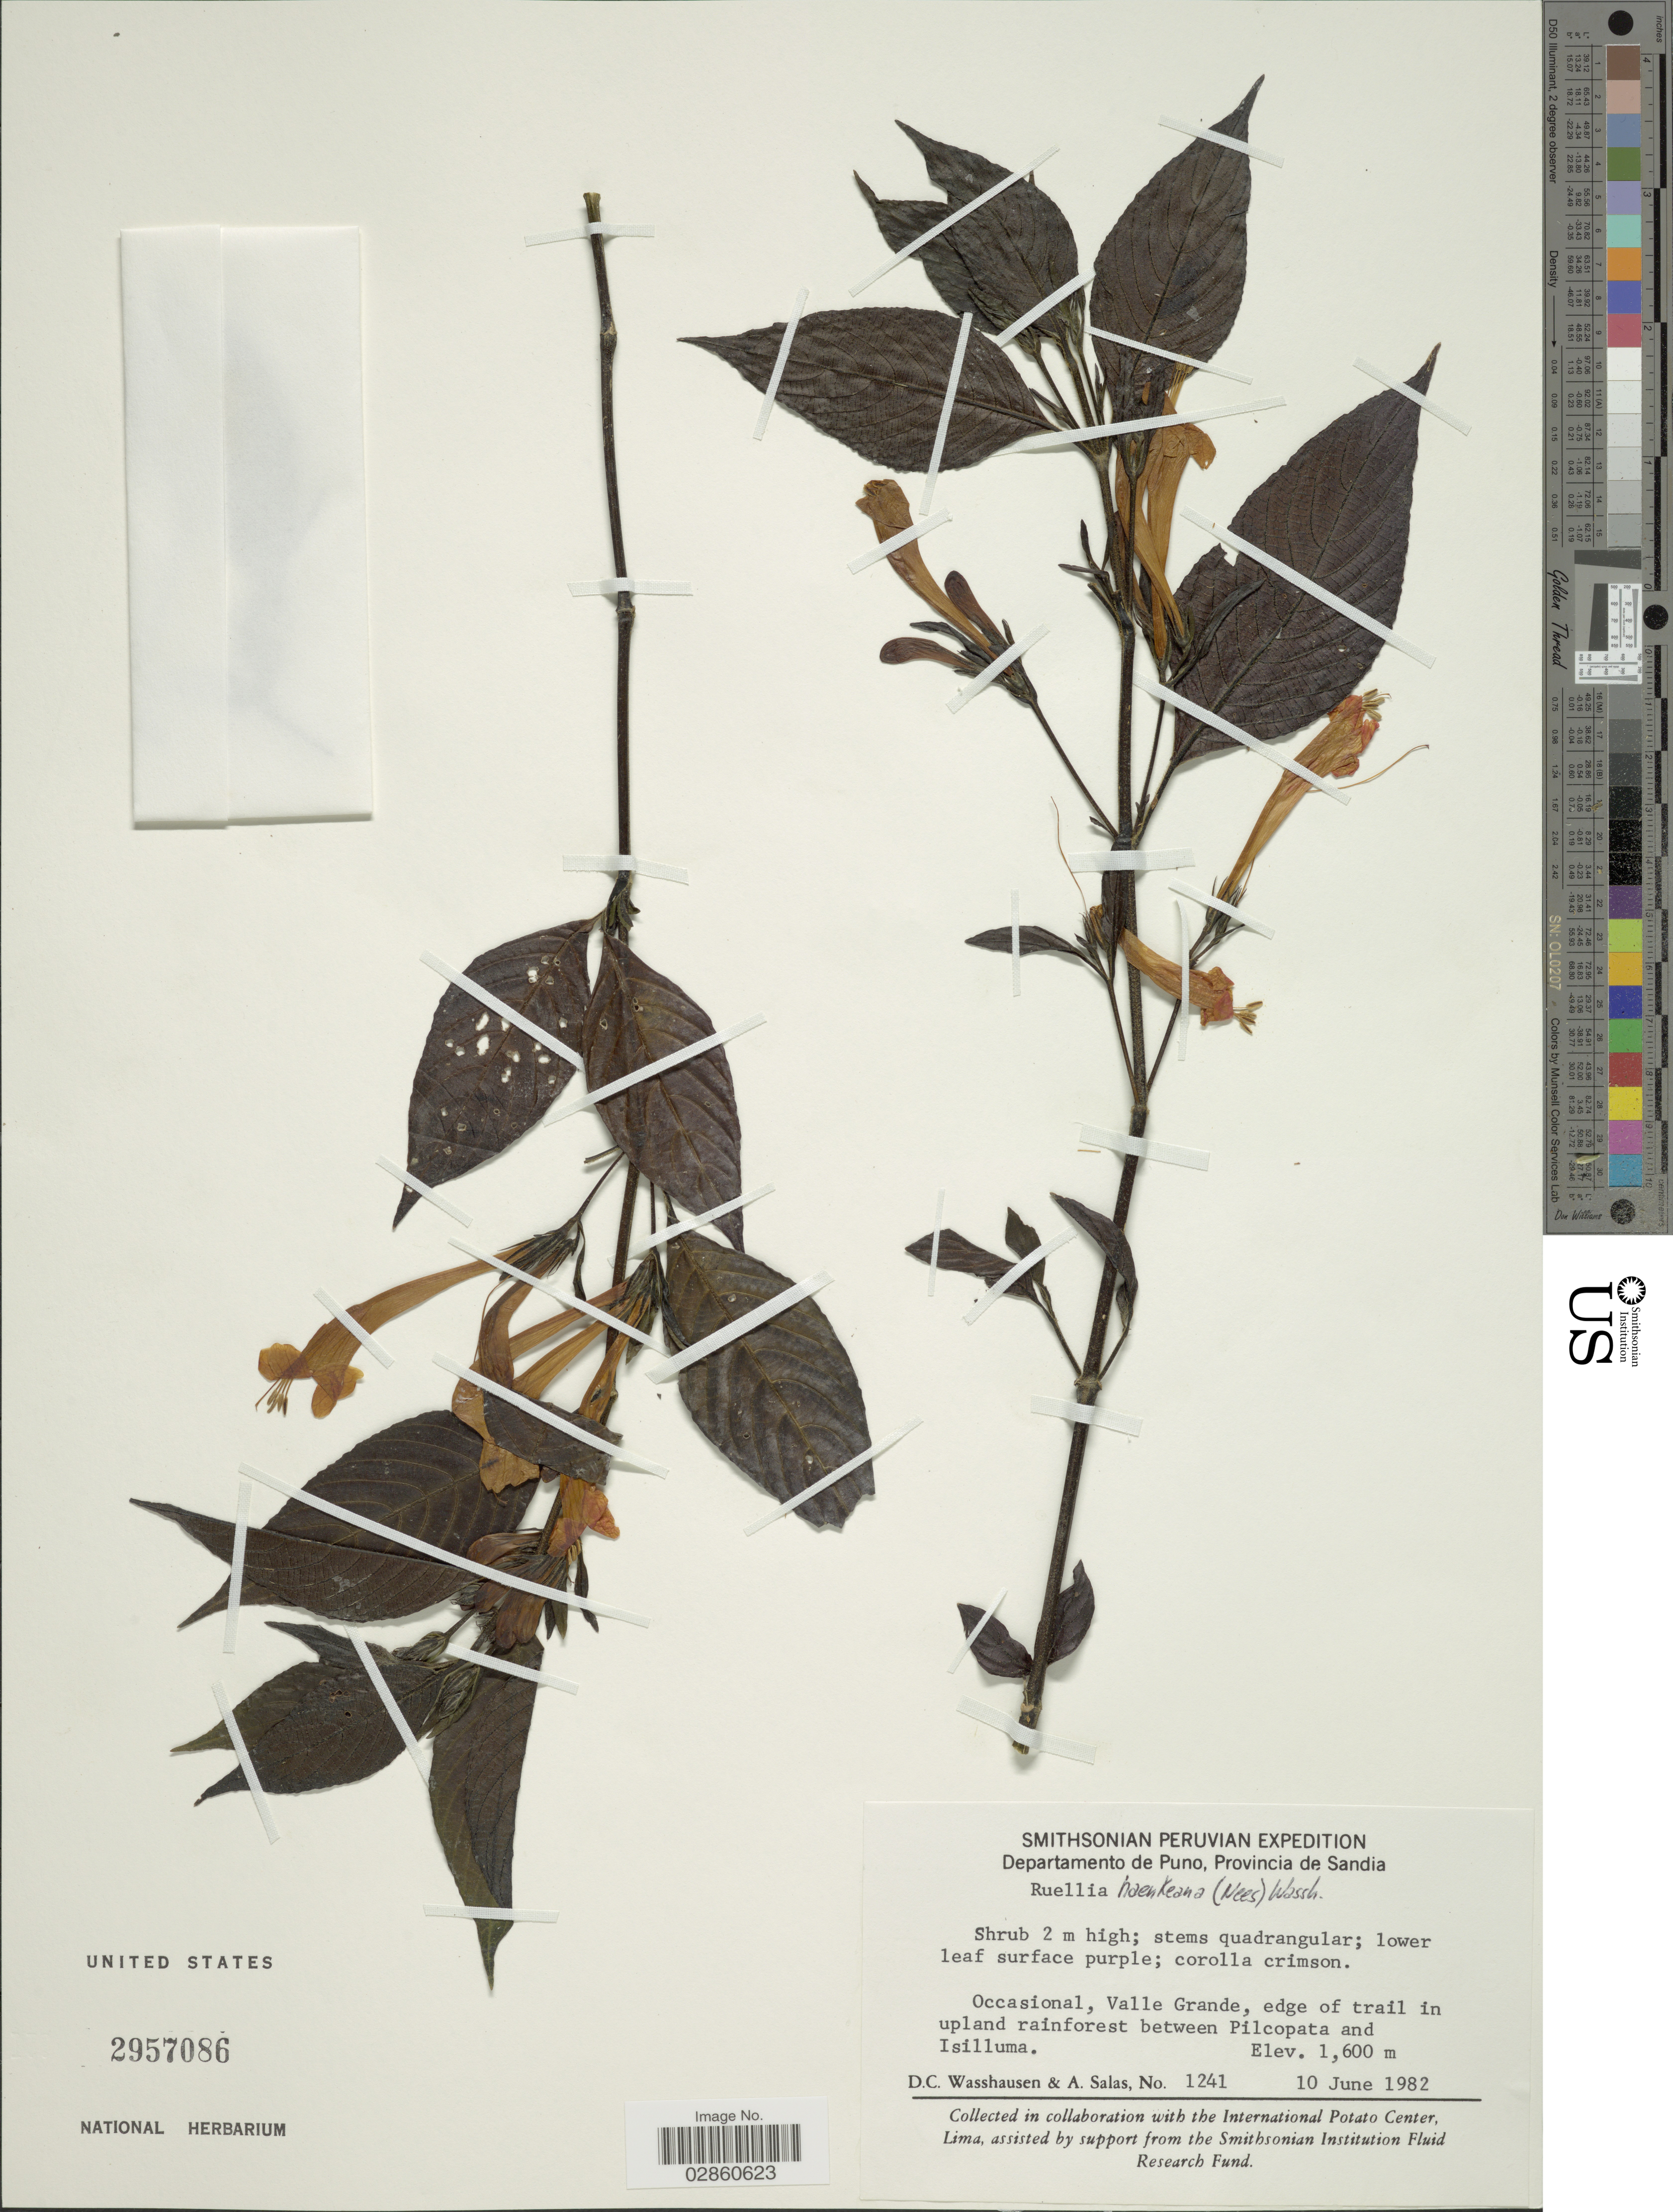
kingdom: Plantae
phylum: Tracheophyta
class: Magnoliopsida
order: Lamiales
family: Acanthaceae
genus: Ruellia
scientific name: Ruellia haenkeana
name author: (Nees) Wassh.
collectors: D. C. Wasshausen & A. Salas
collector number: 1241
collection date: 1982-06-10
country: Peru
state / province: Puno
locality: Departamento de Puno, Provincia de Sandia. Occasional, Valle Grande, edge of trail in upland rainforest between Pilcopata and Isilluma.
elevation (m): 1600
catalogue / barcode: US 2957086